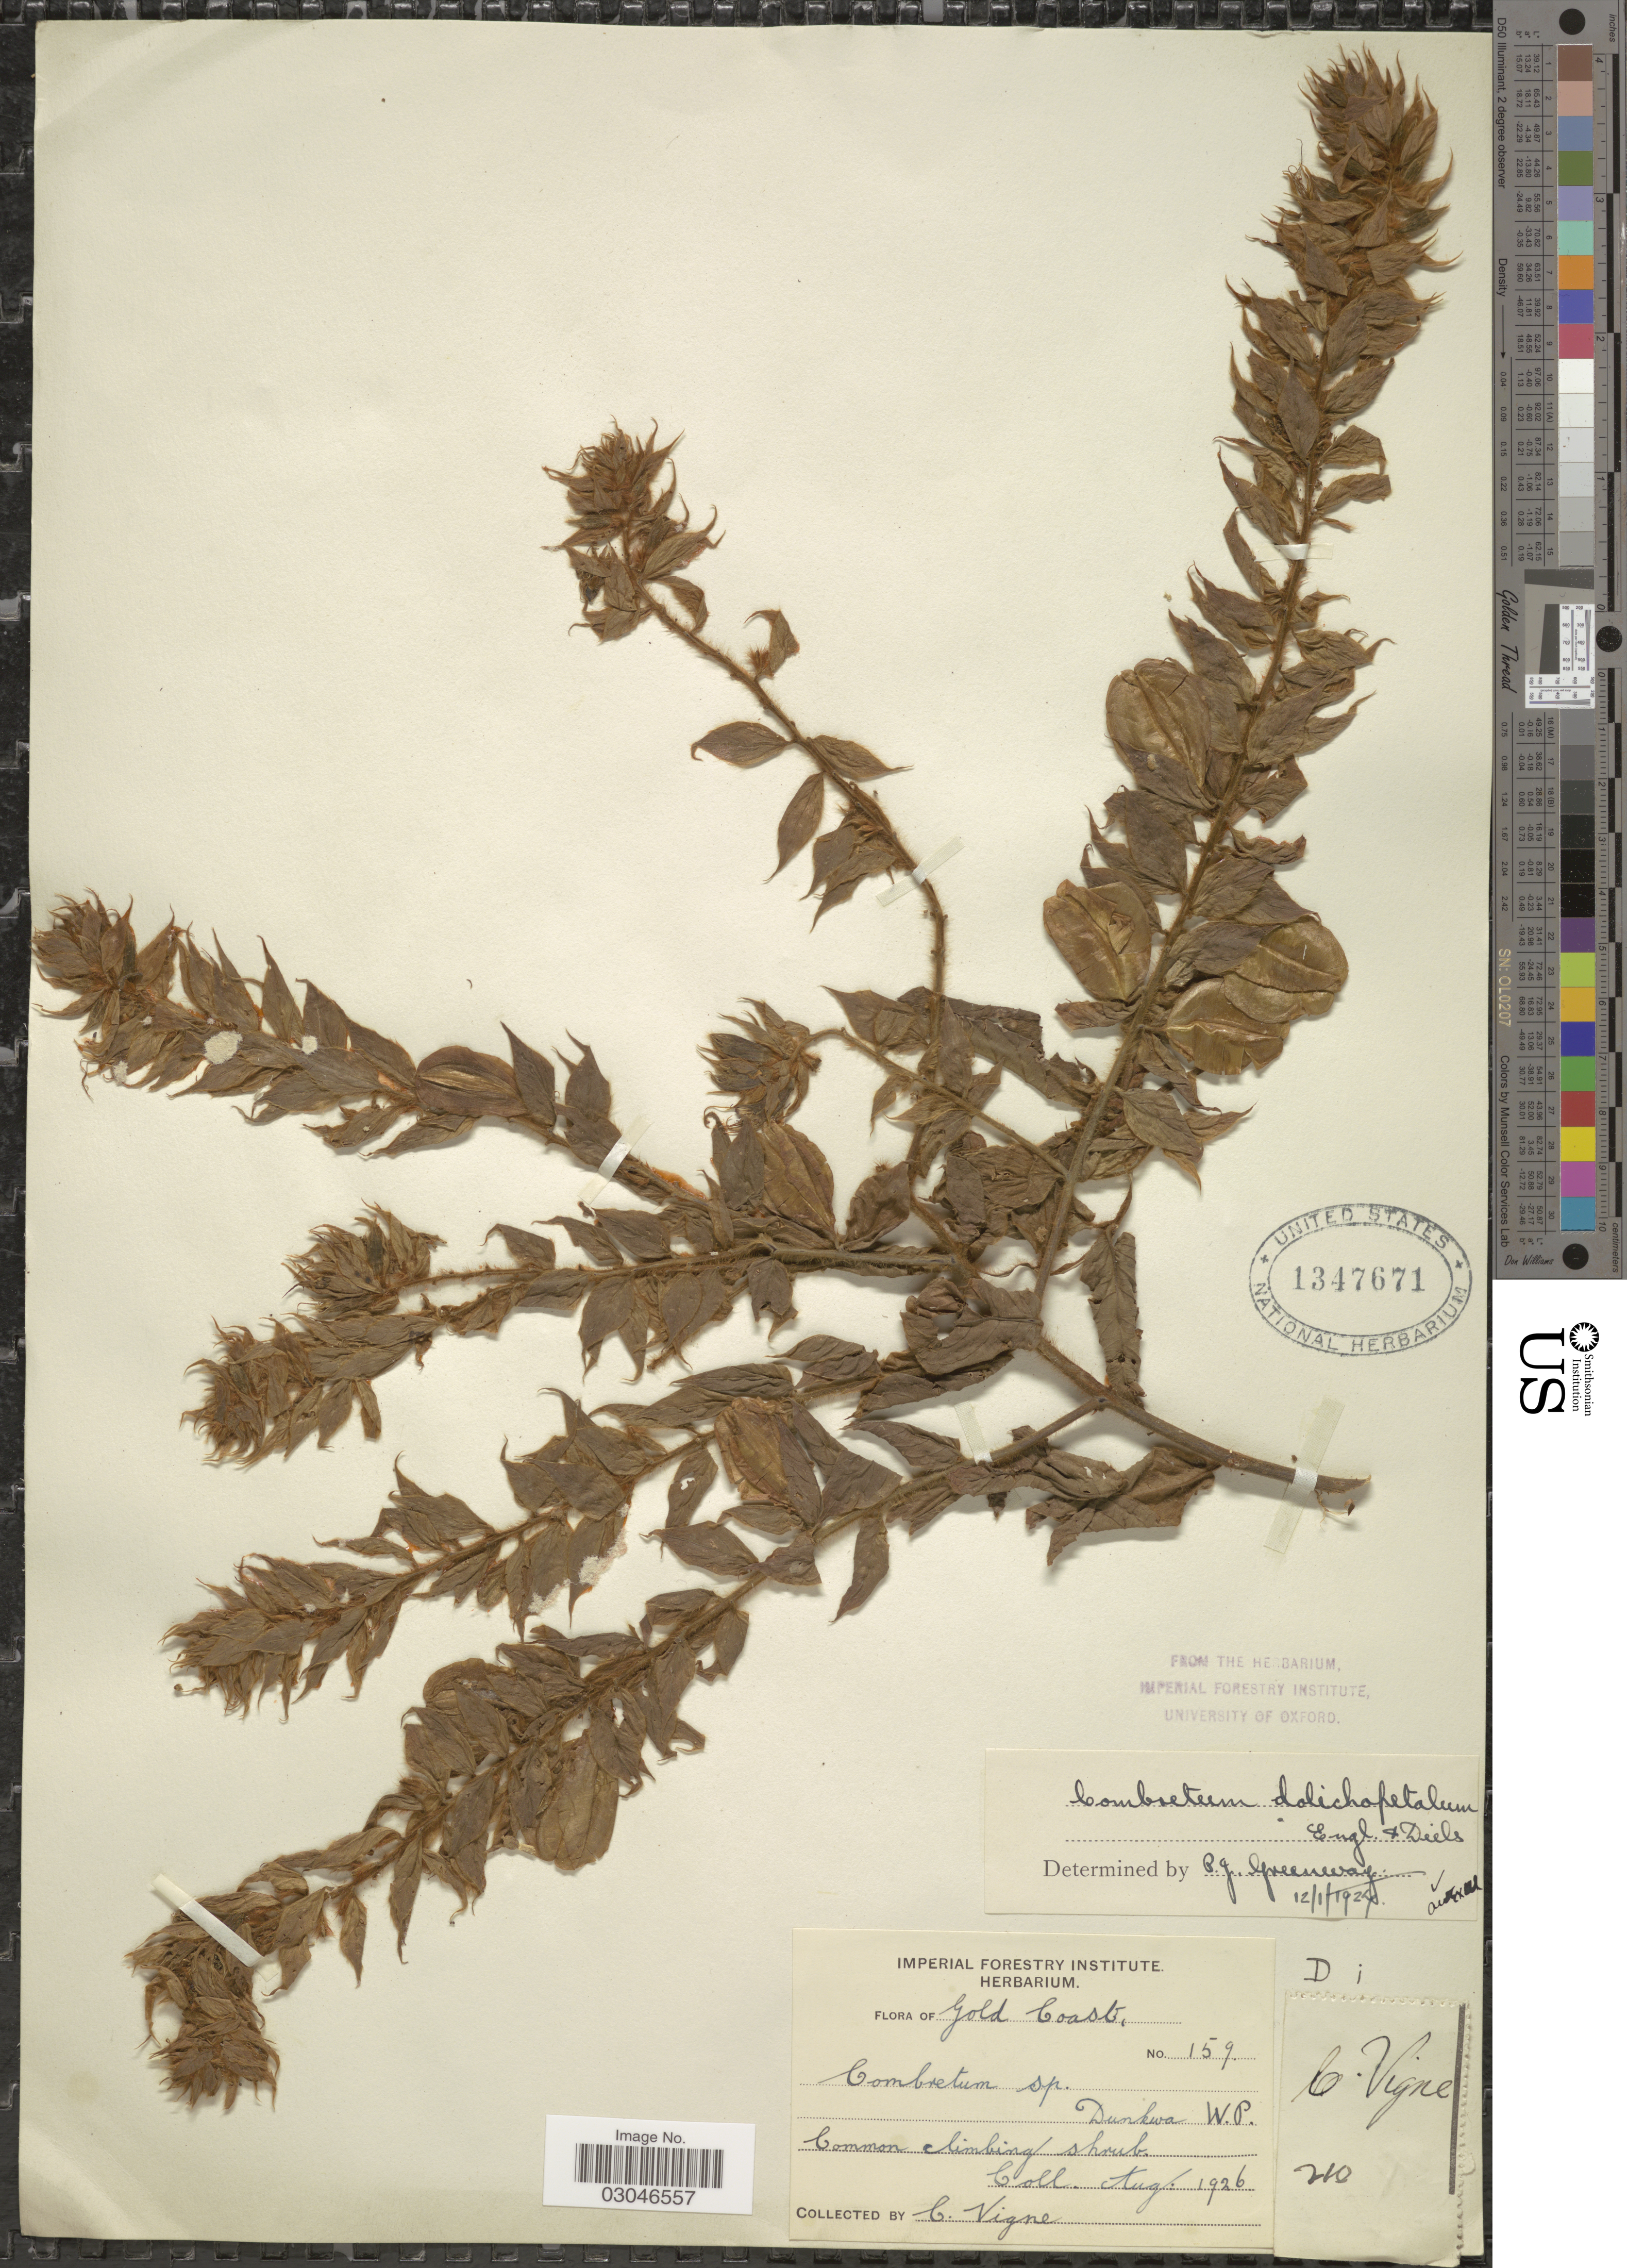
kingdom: Plantae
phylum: Tracheophyta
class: Magnoliopsida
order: Myrtales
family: Combretaceae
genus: Combretum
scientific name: Combretum dolichopetalum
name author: Engl. & Diels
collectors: C. Vigne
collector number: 159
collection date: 1926-08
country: Ghana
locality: Gold Coast.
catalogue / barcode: US 1347671